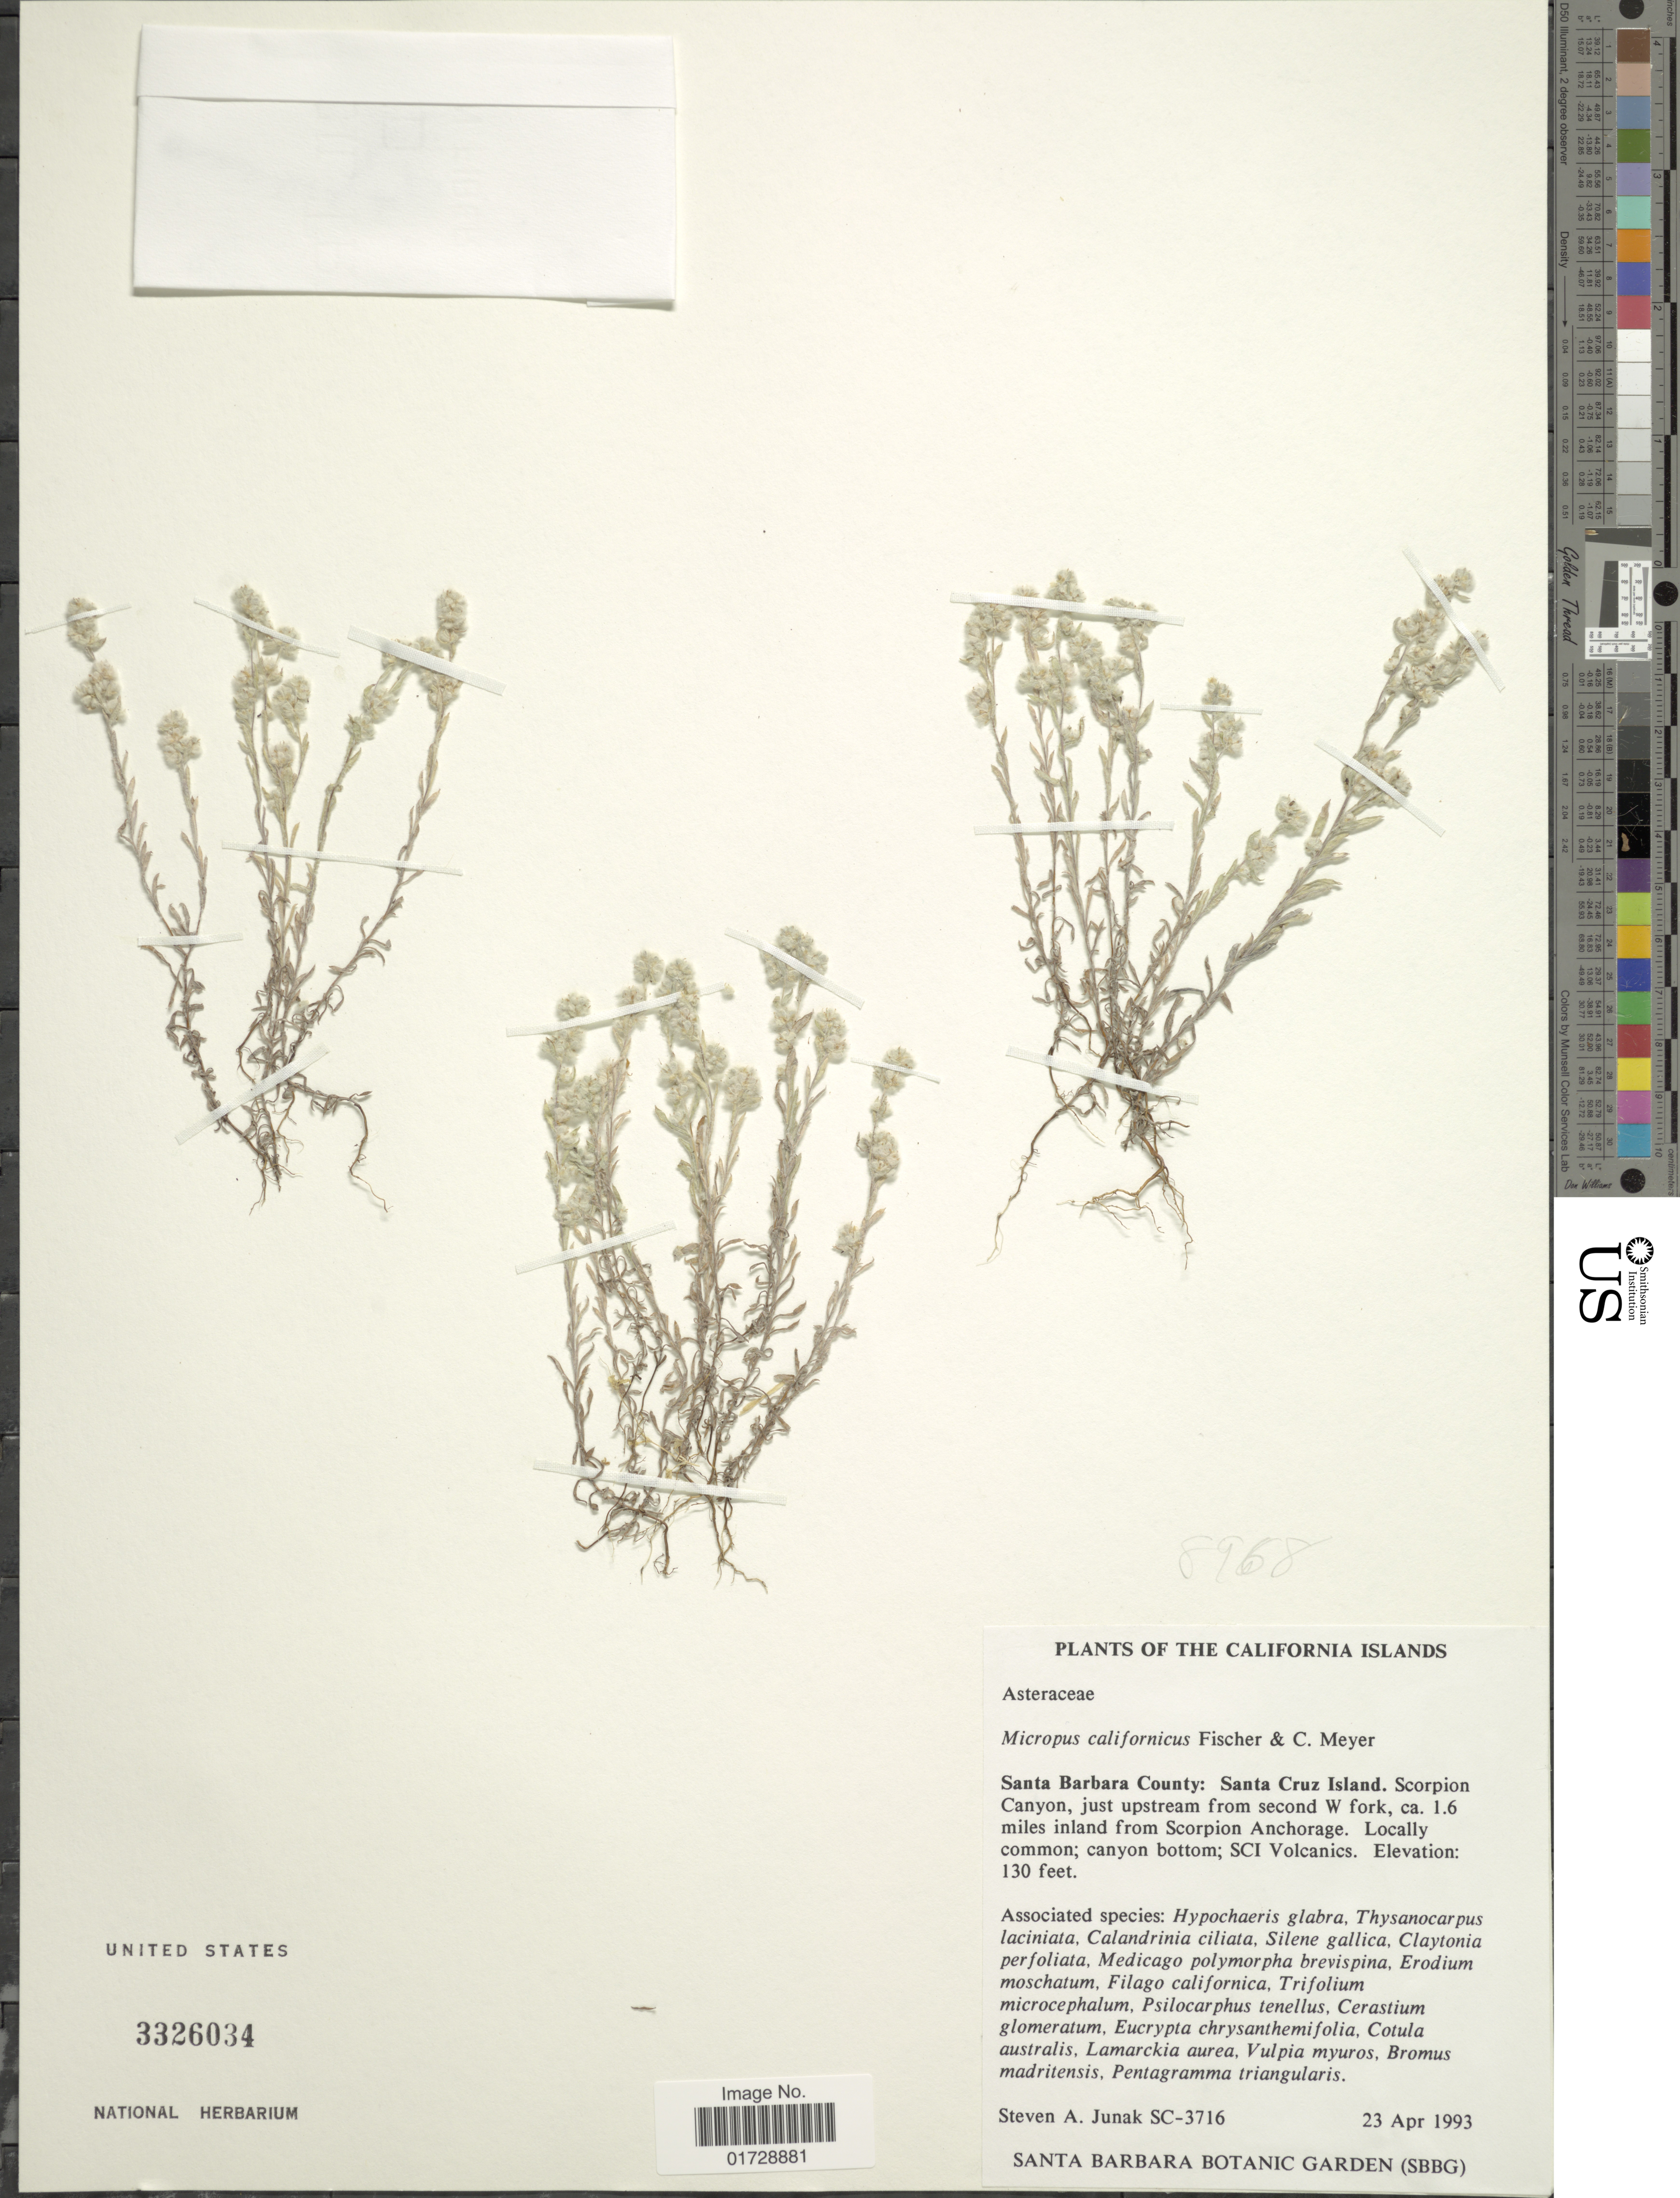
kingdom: Plantae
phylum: Tracheophyta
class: Magnoliopsida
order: Asterales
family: Asteraceae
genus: Micropus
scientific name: Micropus californicus var. californicus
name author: Fisch. & C.A. Mey.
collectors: S. Junak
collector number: SC3716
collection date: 1993-04-23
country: United States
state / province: California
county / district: Santa Barbara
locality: California Islands, Santa Barbara County: Santa Cruz Island. Scorpion Canyon, just upstream from second W fork, ca. 1.6 miles inland from Scorpion Anchorage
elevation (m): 40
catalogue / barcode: US 3326034